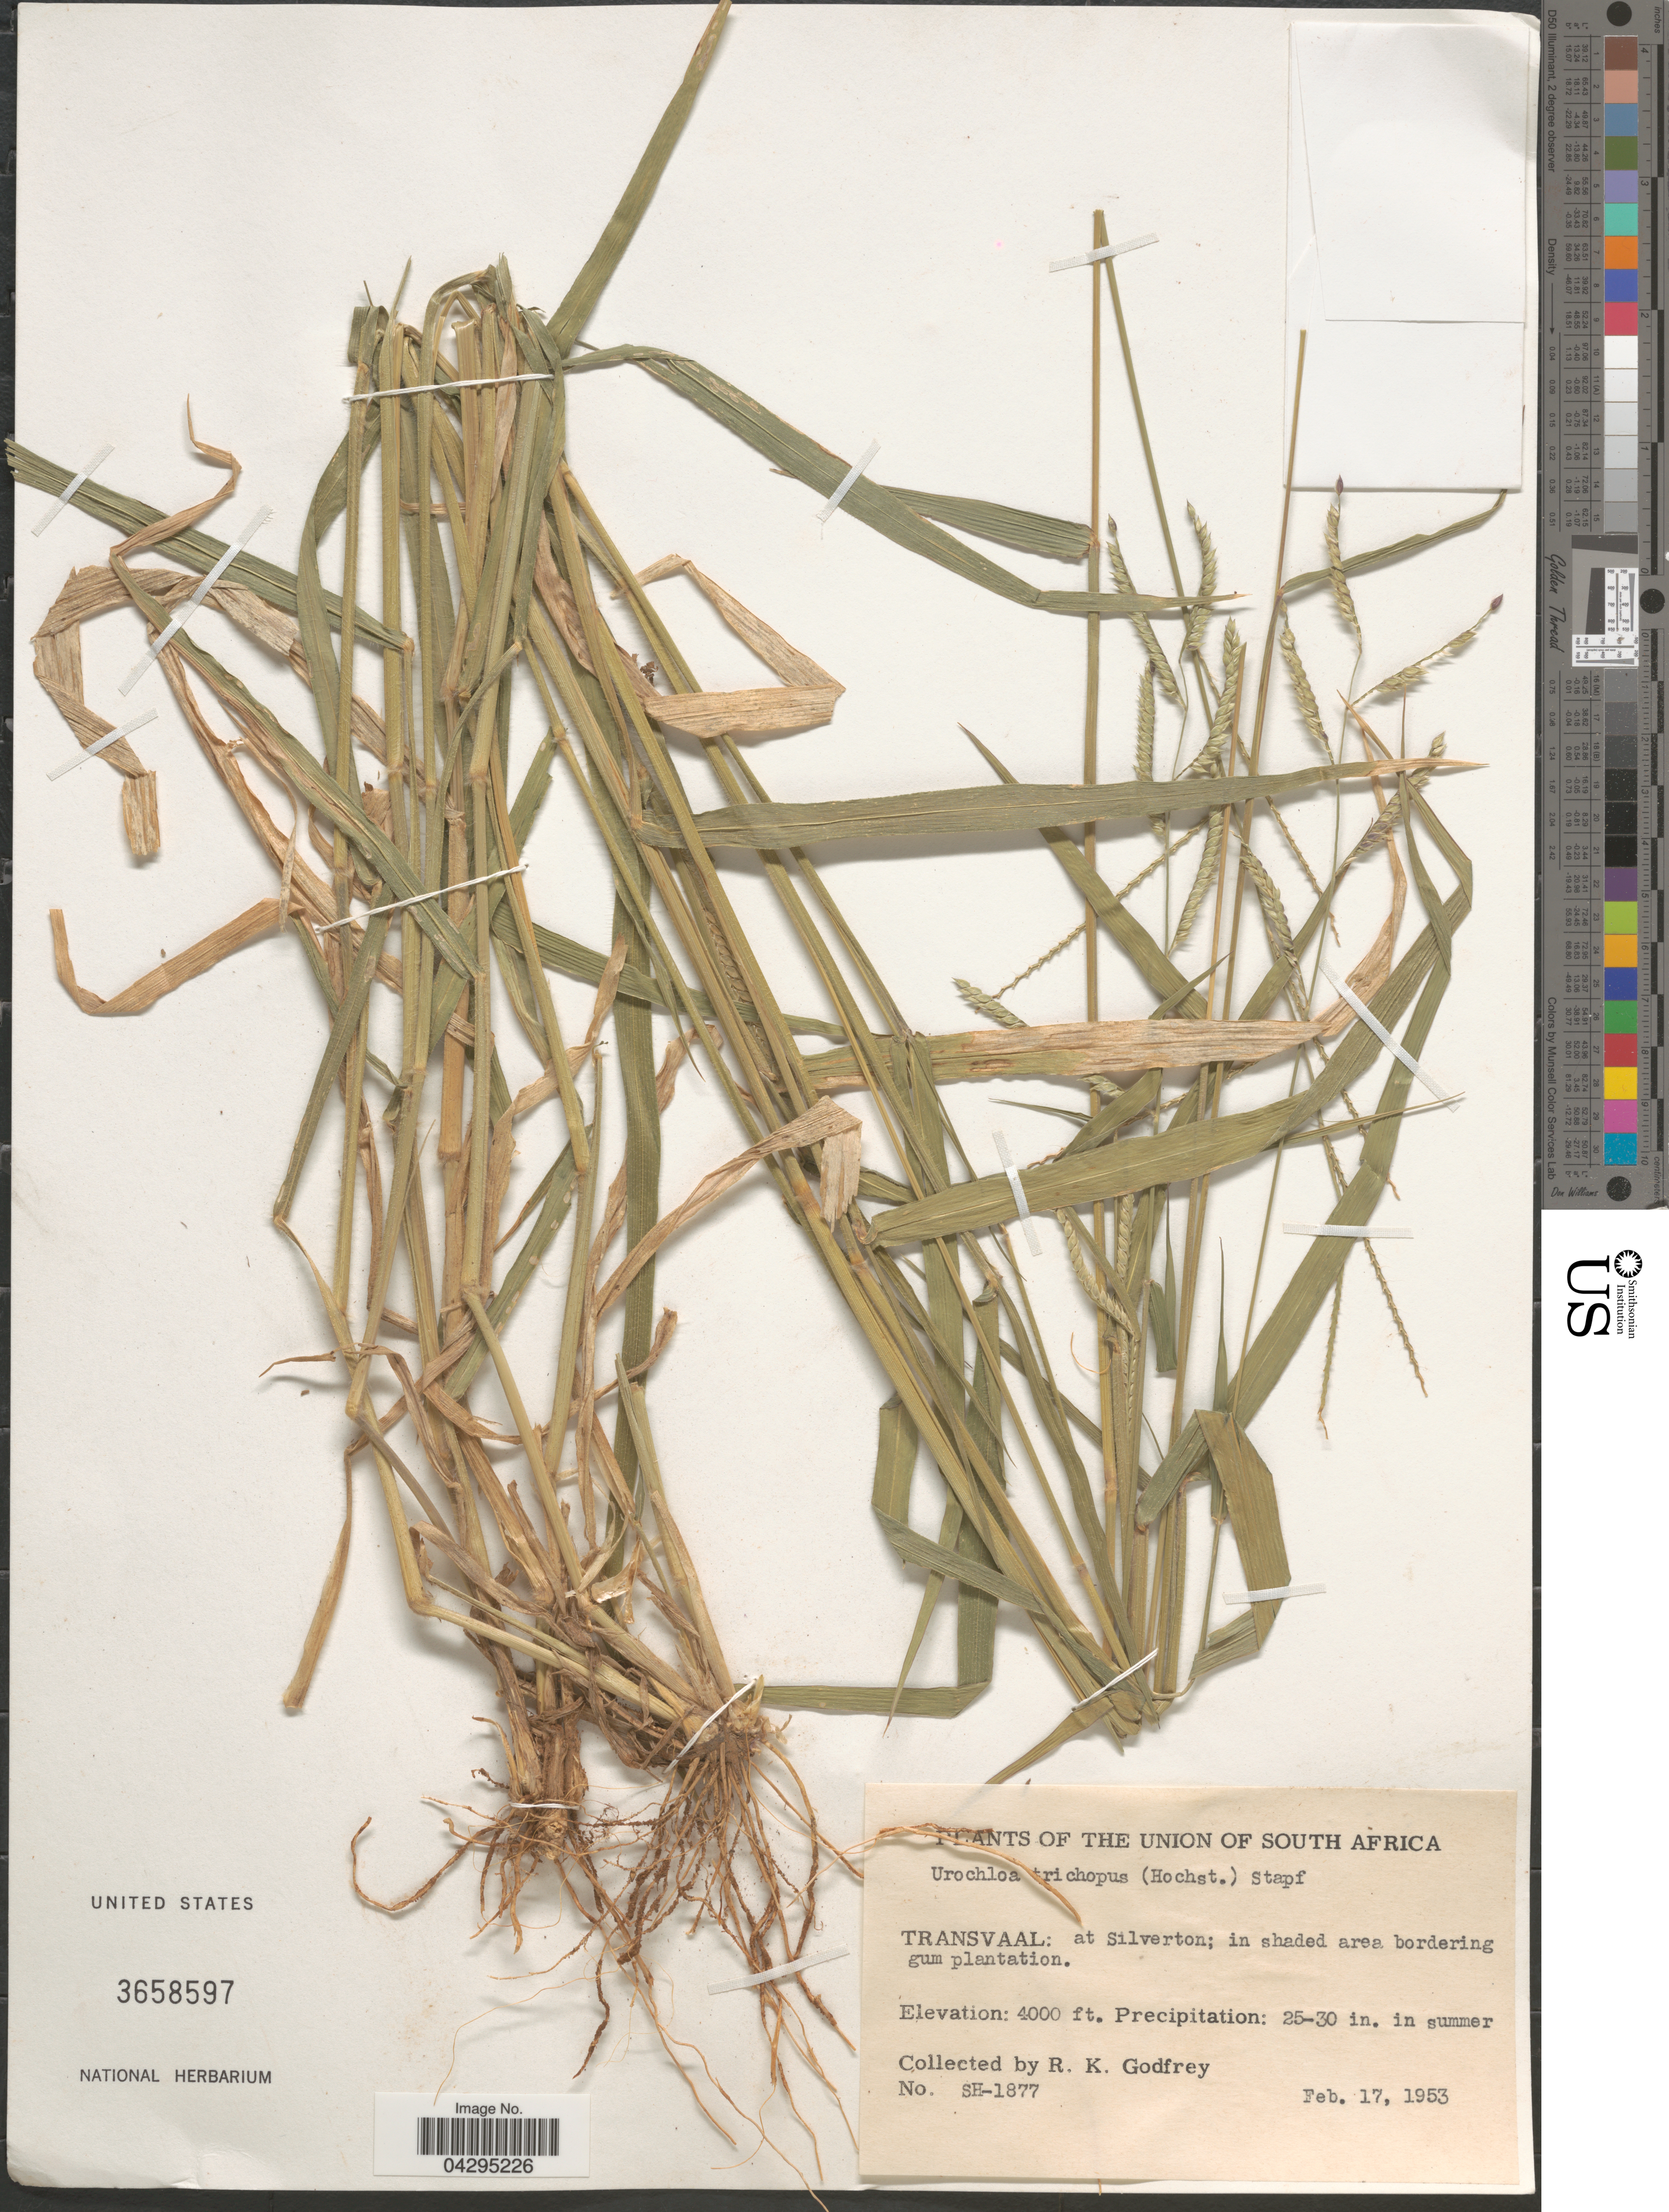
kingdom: Plantae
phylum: Tracheophyta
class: Liliopsida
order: Poales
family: Poaceae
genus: Urochloa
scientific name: Urochloa trichopus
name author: (Hochst.) Stapf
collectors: R. K. Godfrey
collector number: SH-1877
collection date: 1953-02-17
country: South Africa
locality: Union of South Africa. Transvaal: at Silverton; in shaded area bordering gum plantation.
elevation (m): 1219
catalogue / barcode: US 3658597